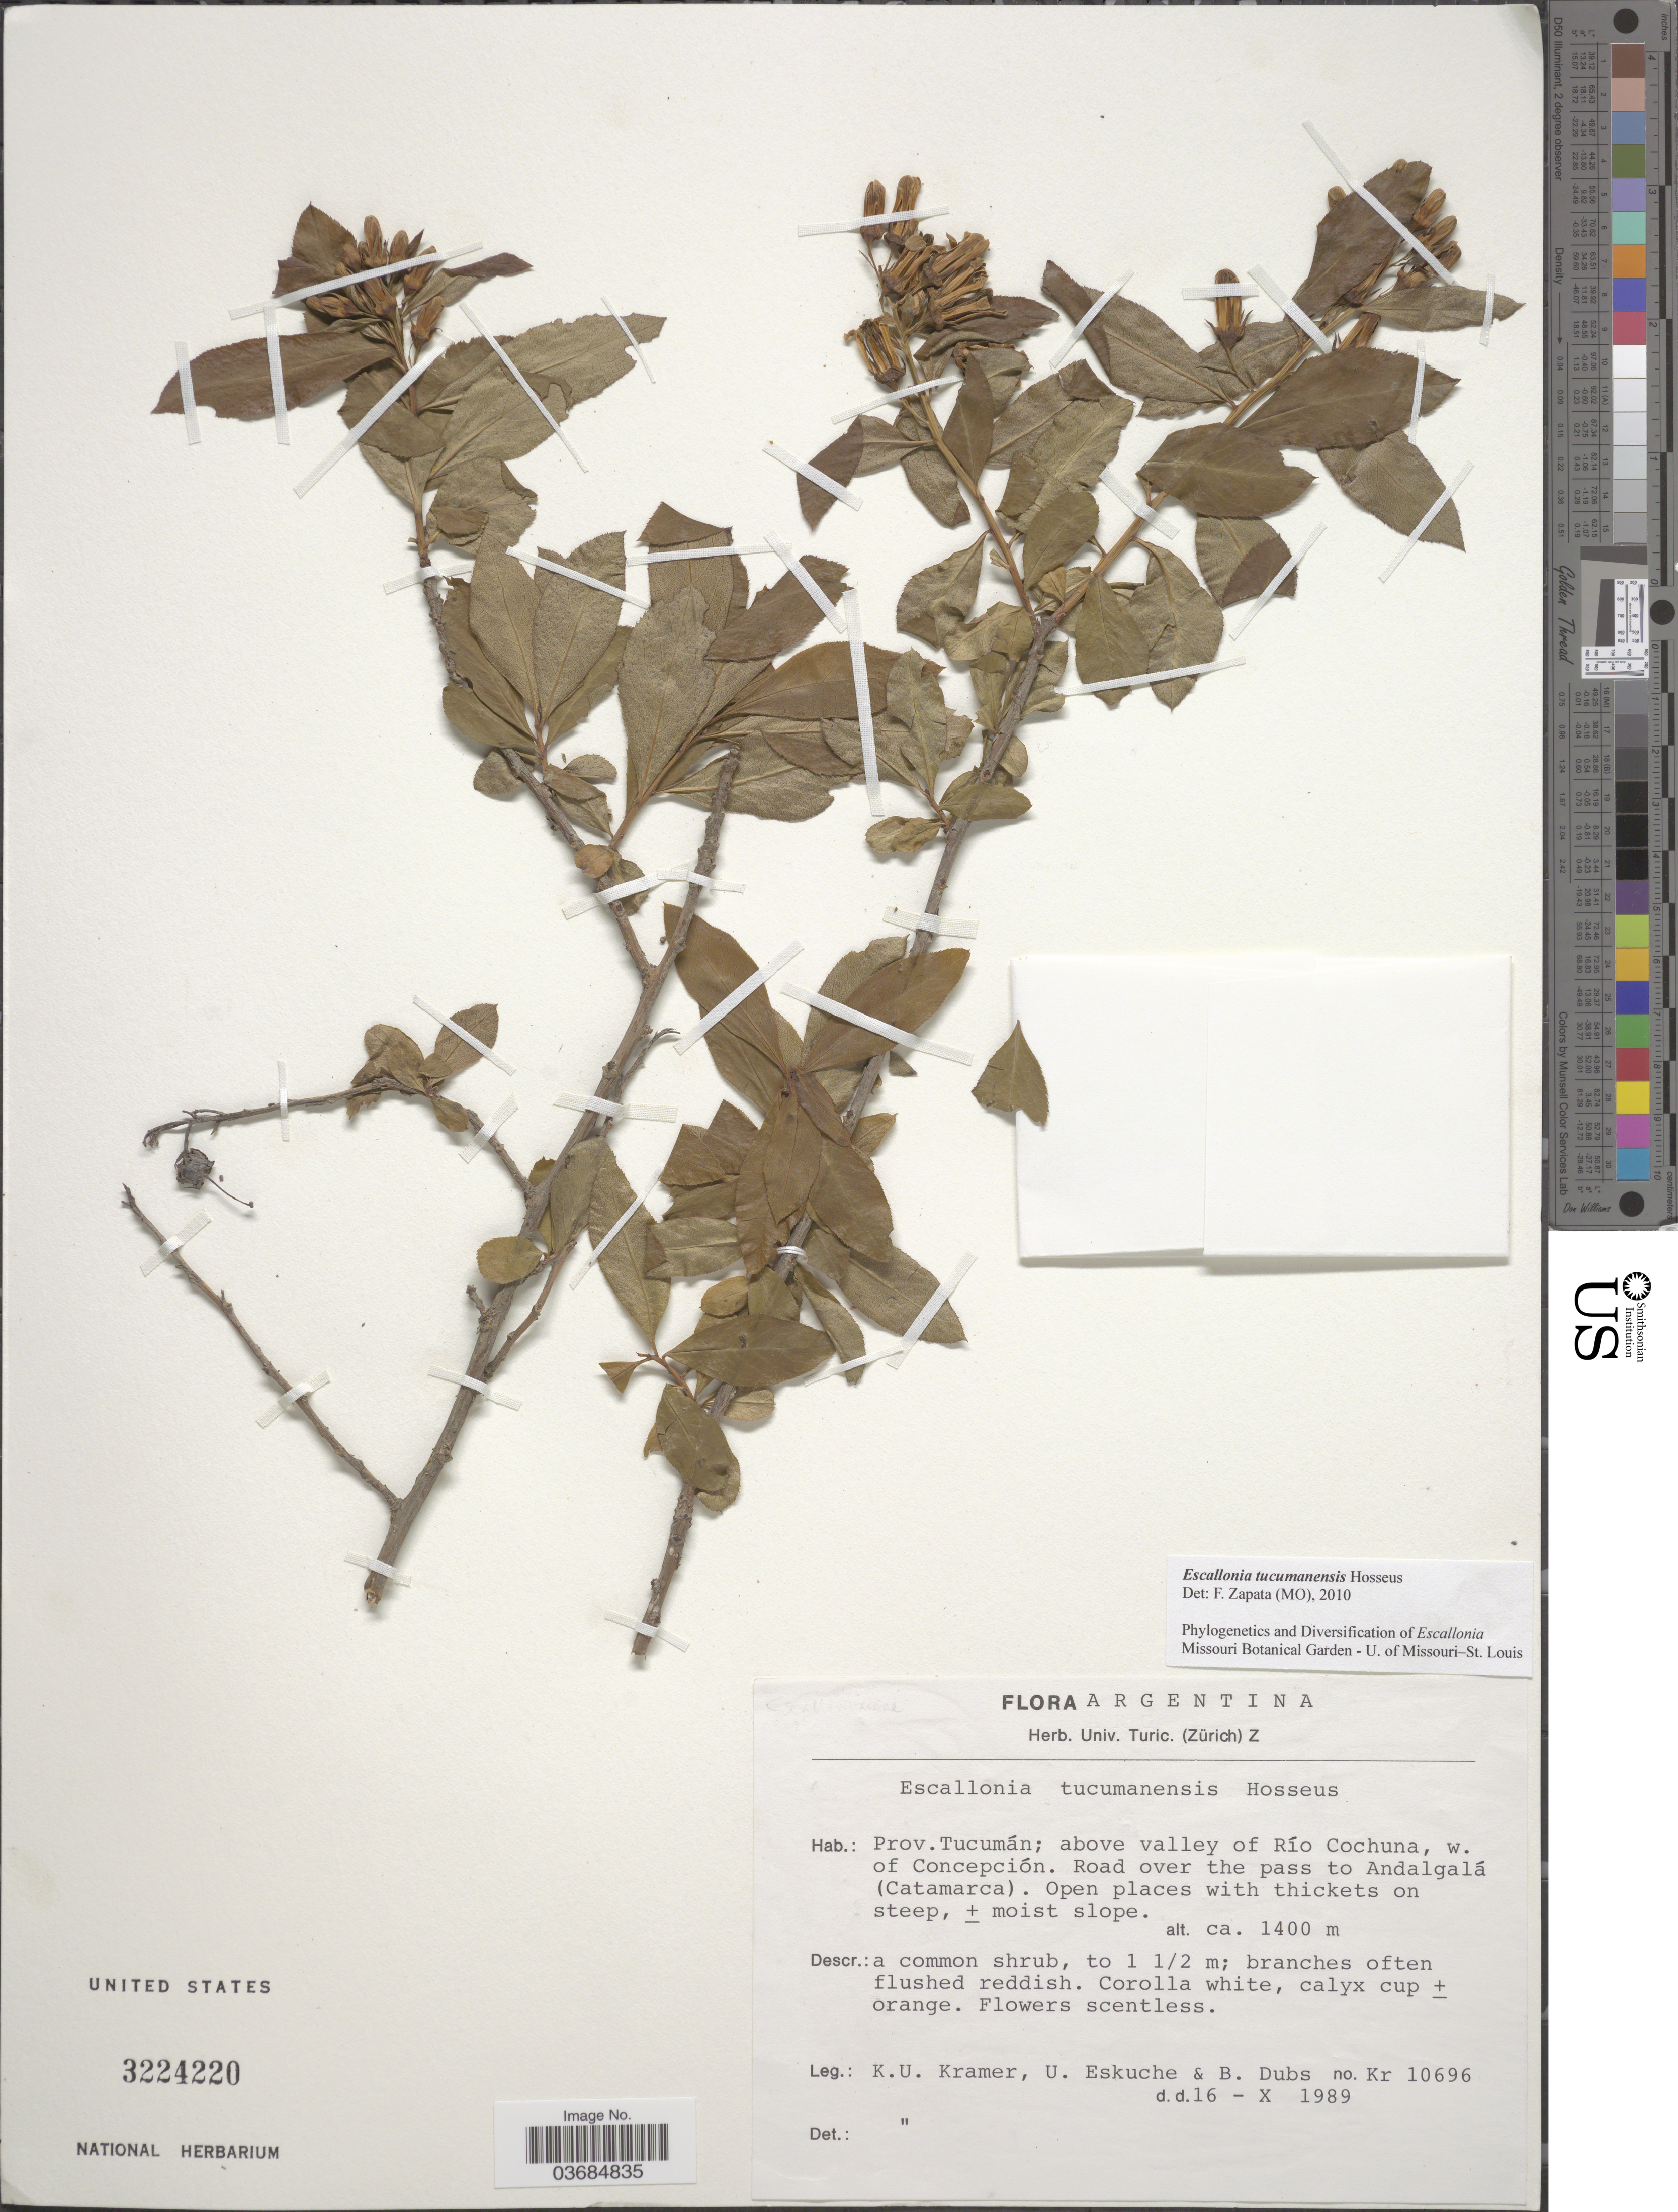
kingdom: Plantae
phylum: Tracheophyta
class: Magnoliopsida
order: Escalloniales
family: Escalloniaceae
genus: Escallonia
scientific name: Escallonia tucumanensis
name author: Hosseus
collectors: K. U. Kramer, U. Eskuche & B. Dubs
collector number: Kr10696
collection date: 1989-10-16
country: Argentina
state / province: Tucuman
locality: Above valley of Río Cochuna, w. of Concepción. Road over the pass to Andalgalá (Catamarca). Open places with thickets on steep, ± moist slope.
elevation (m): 1400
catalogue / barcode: US 3224220